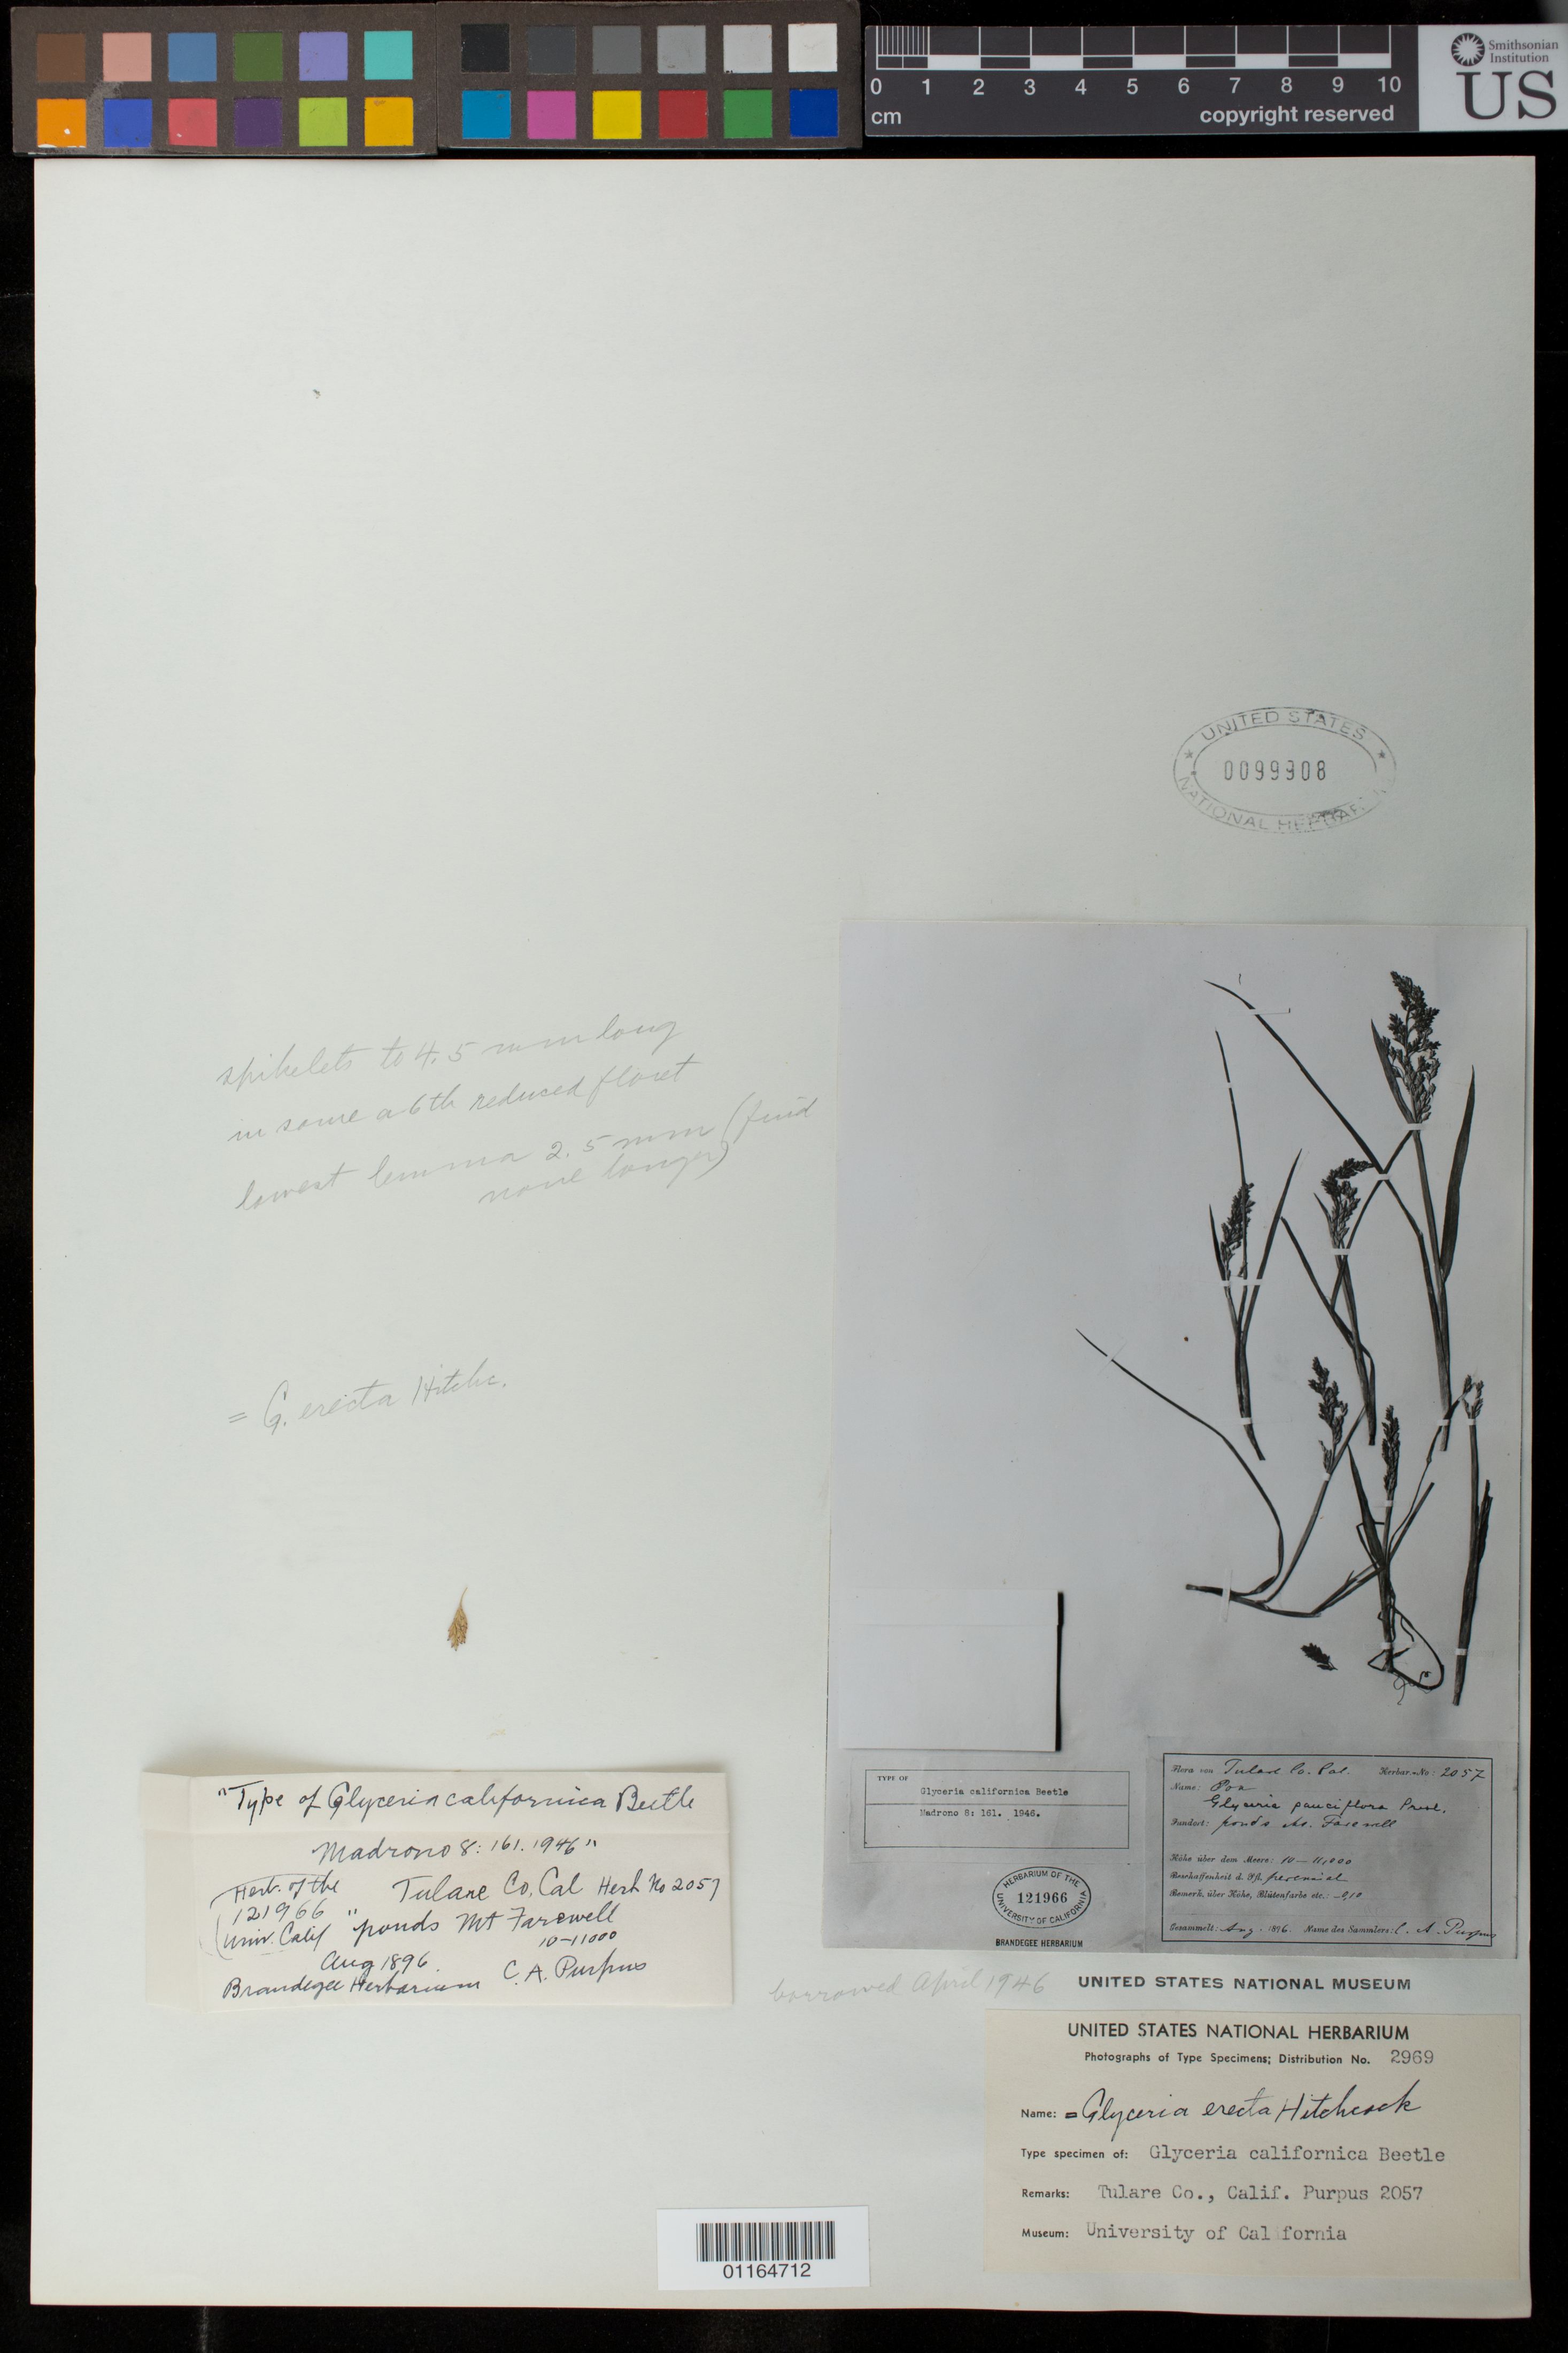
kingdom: Plantae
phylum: Tracheophyta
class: Liliopsida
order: Poales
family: Poaceae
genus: Glyceria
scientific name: Glyceria californica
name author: Beetle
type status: Isotype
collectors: C. A. Purpus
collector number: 2057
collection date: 1896-08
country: United States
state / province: California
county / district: Tulane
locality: "ponds Mt. Farewell"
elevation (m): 3048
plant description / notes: Photograph and fragmentary material of type specimen ex herb. University of California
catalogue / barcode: US 99908